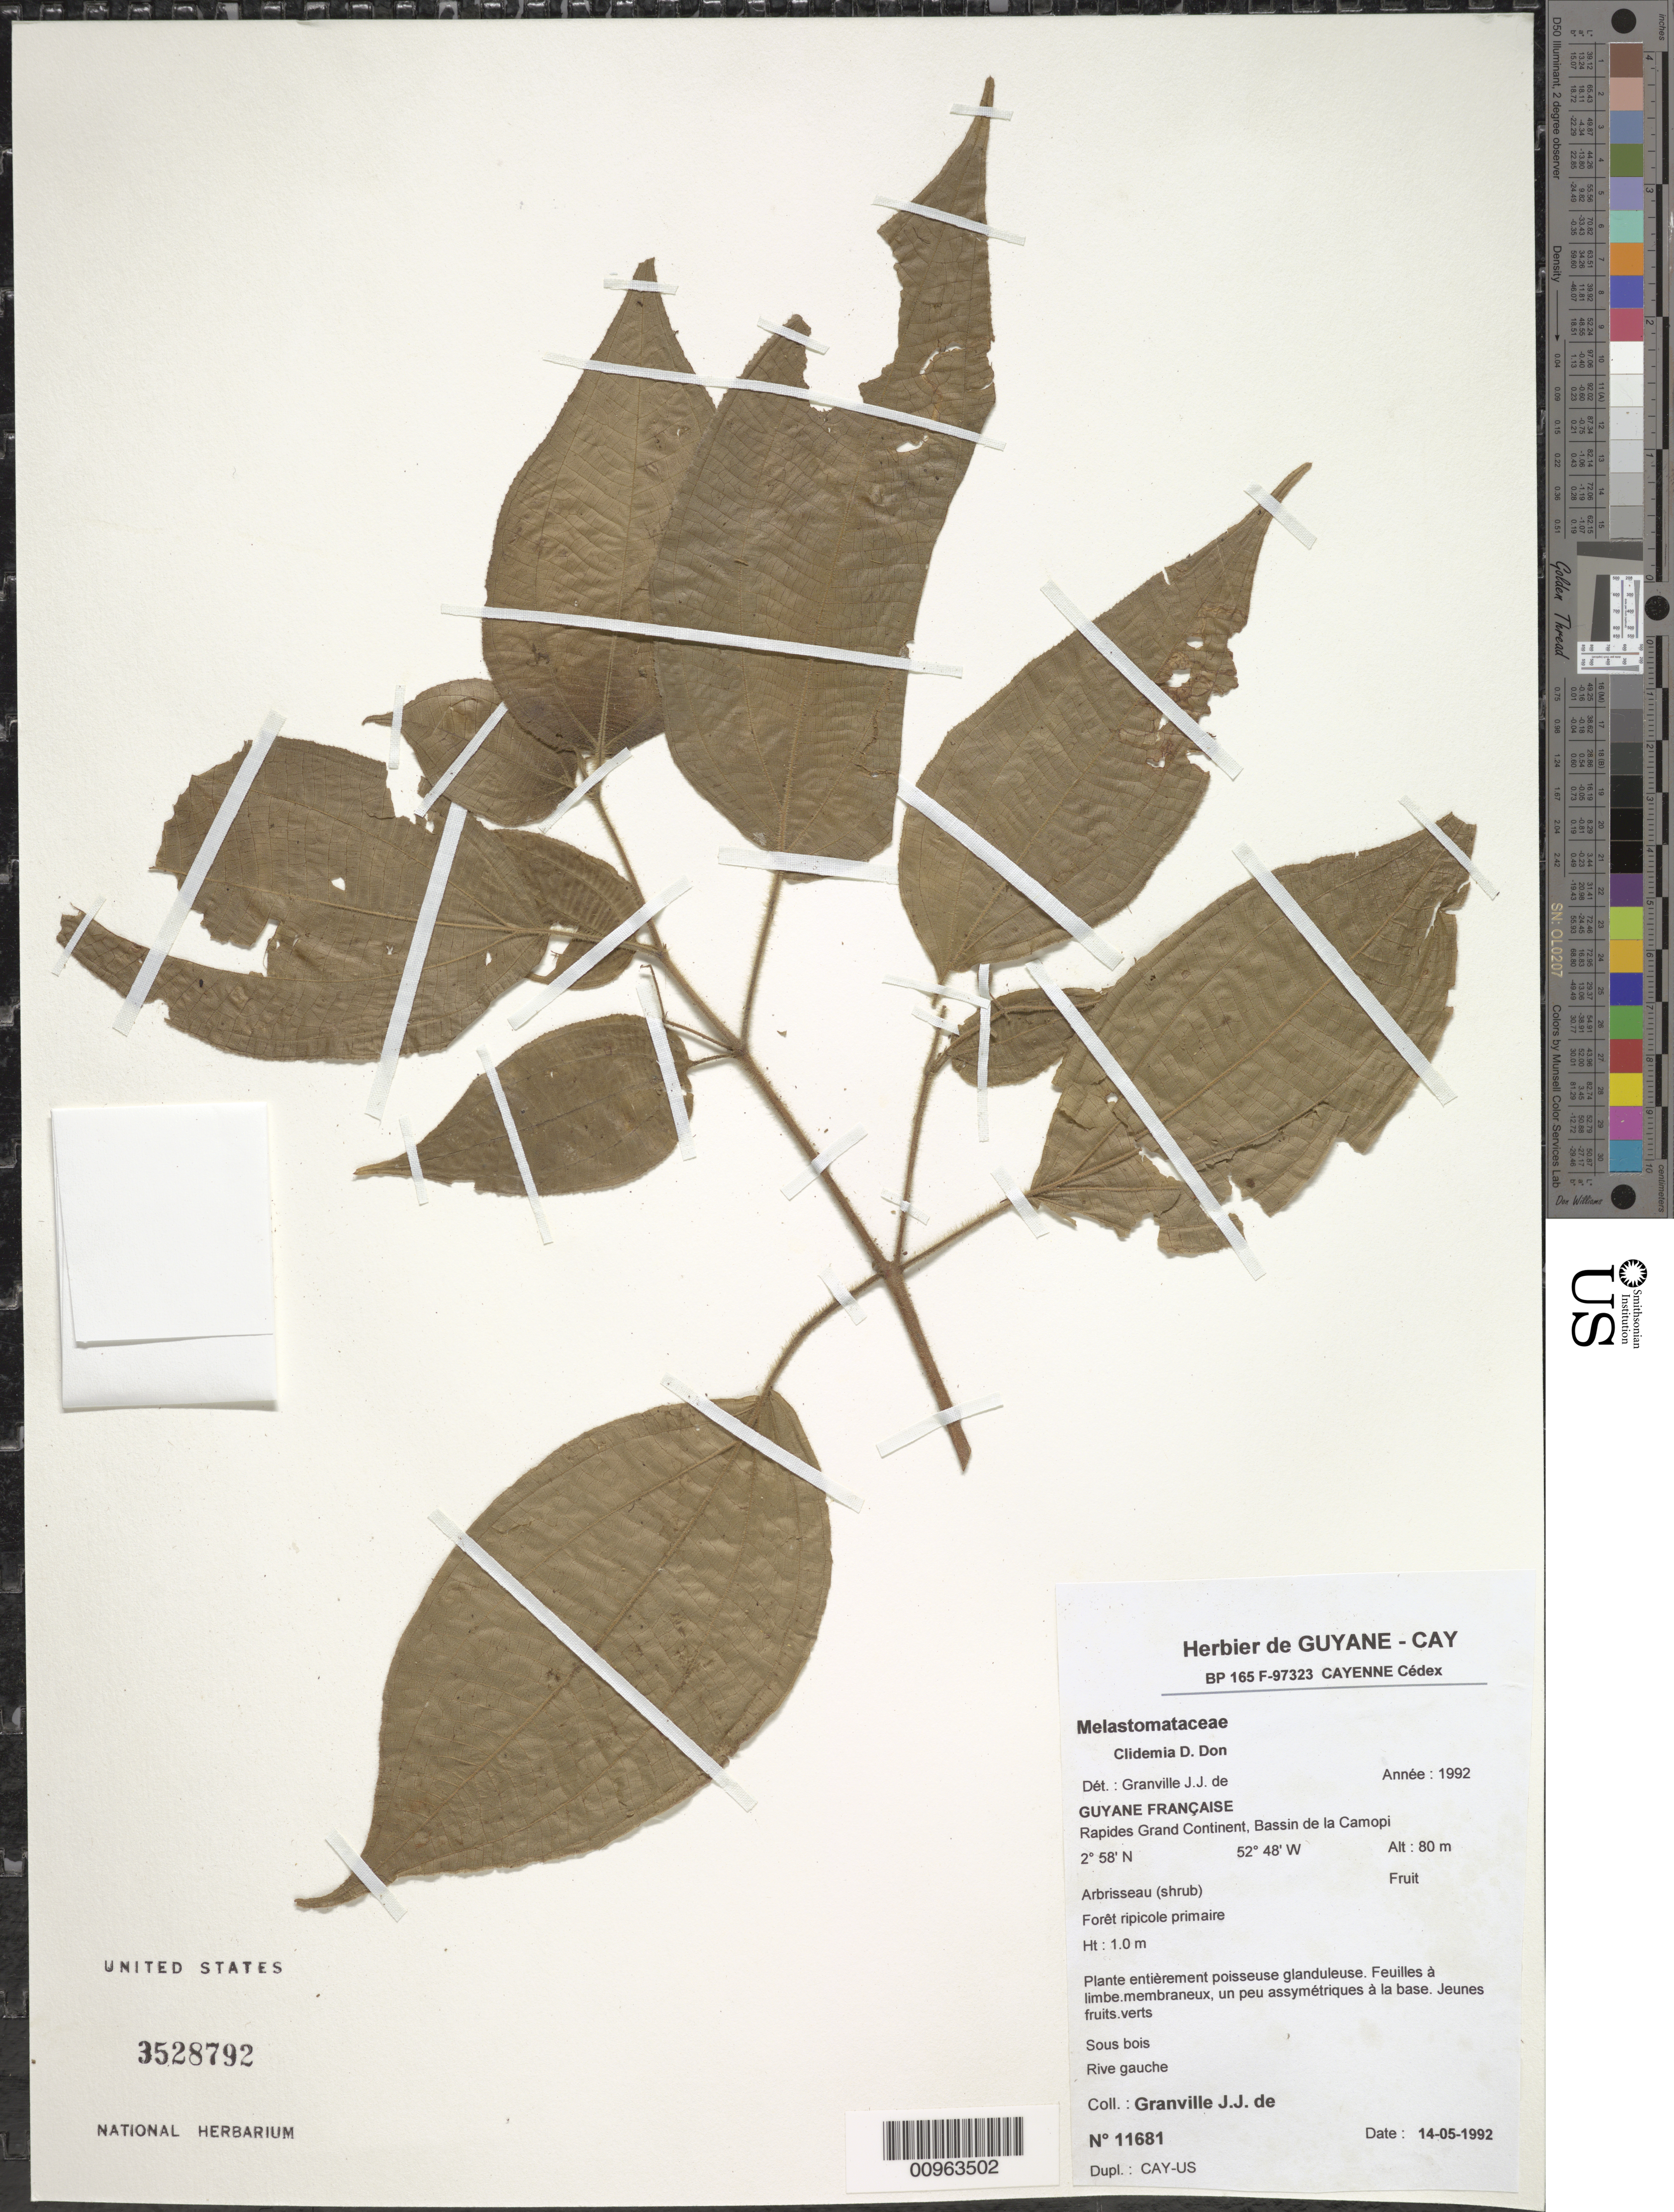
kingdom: Plantae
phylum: Tracheophyta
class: Magnoliopsida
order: Myrtales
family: Melastomataceae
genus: Clidemia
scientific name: Clidemia sp.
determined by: Granville, J. J. de, (CAY), Institut de Recherche pour le Developpement (IRD) (FRENCH GUIANA)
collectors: J.-J. de Granville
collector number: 11681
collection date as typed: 14-May-92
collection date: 1992-05-14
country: French Guiana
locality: Rapides Grand Continent, Bassin de la Camopi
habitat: Foret ripicole primaire. Sous bois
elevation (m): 80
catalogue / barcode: US 3528792